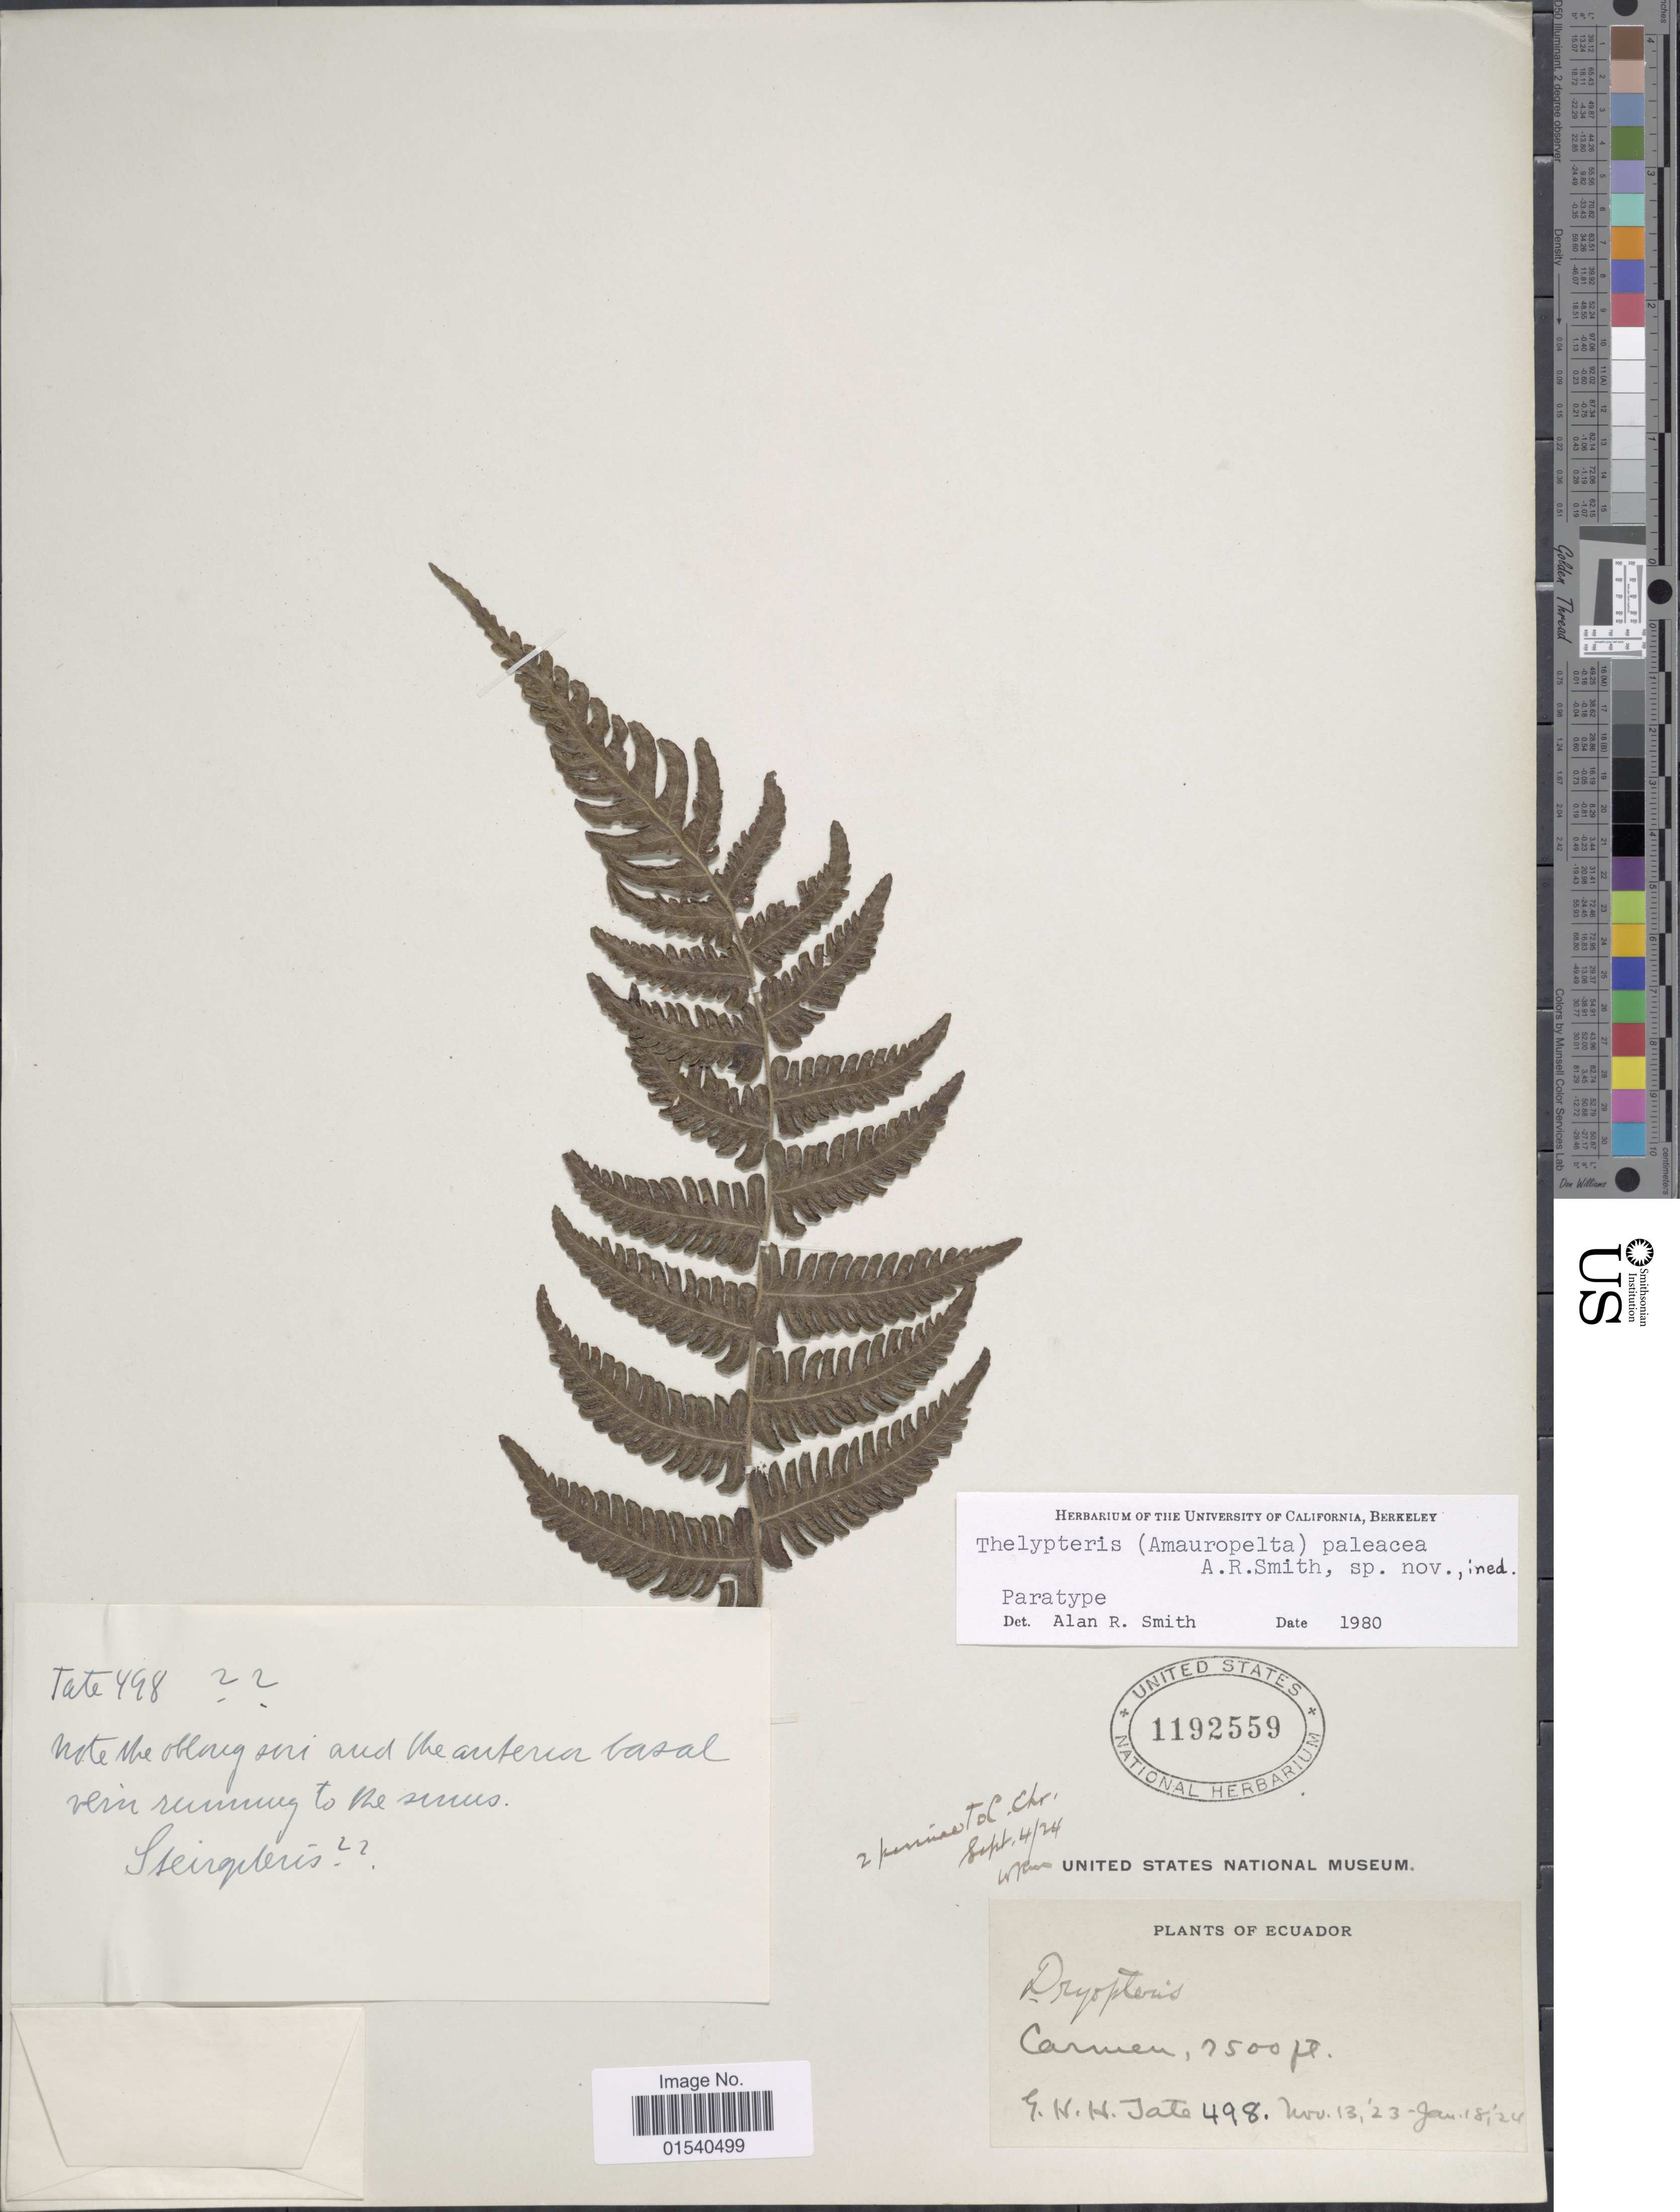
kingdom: Plantae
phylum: Tracheophyta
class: Polypodiopsida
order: Polypodiales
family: Thelypteridaceae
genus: Amauropelta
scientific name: Amauropelta paleacea (A.R. Sm.) comb. nov., ined 2015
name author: (A.R. Sm.)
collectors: G. H. H.Tate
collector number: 498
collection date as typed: Transcribed d/m/y: 13/11/23 to 18/1/24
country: Ecuador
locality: Carmen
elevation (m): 2286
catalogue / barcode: US 1192559